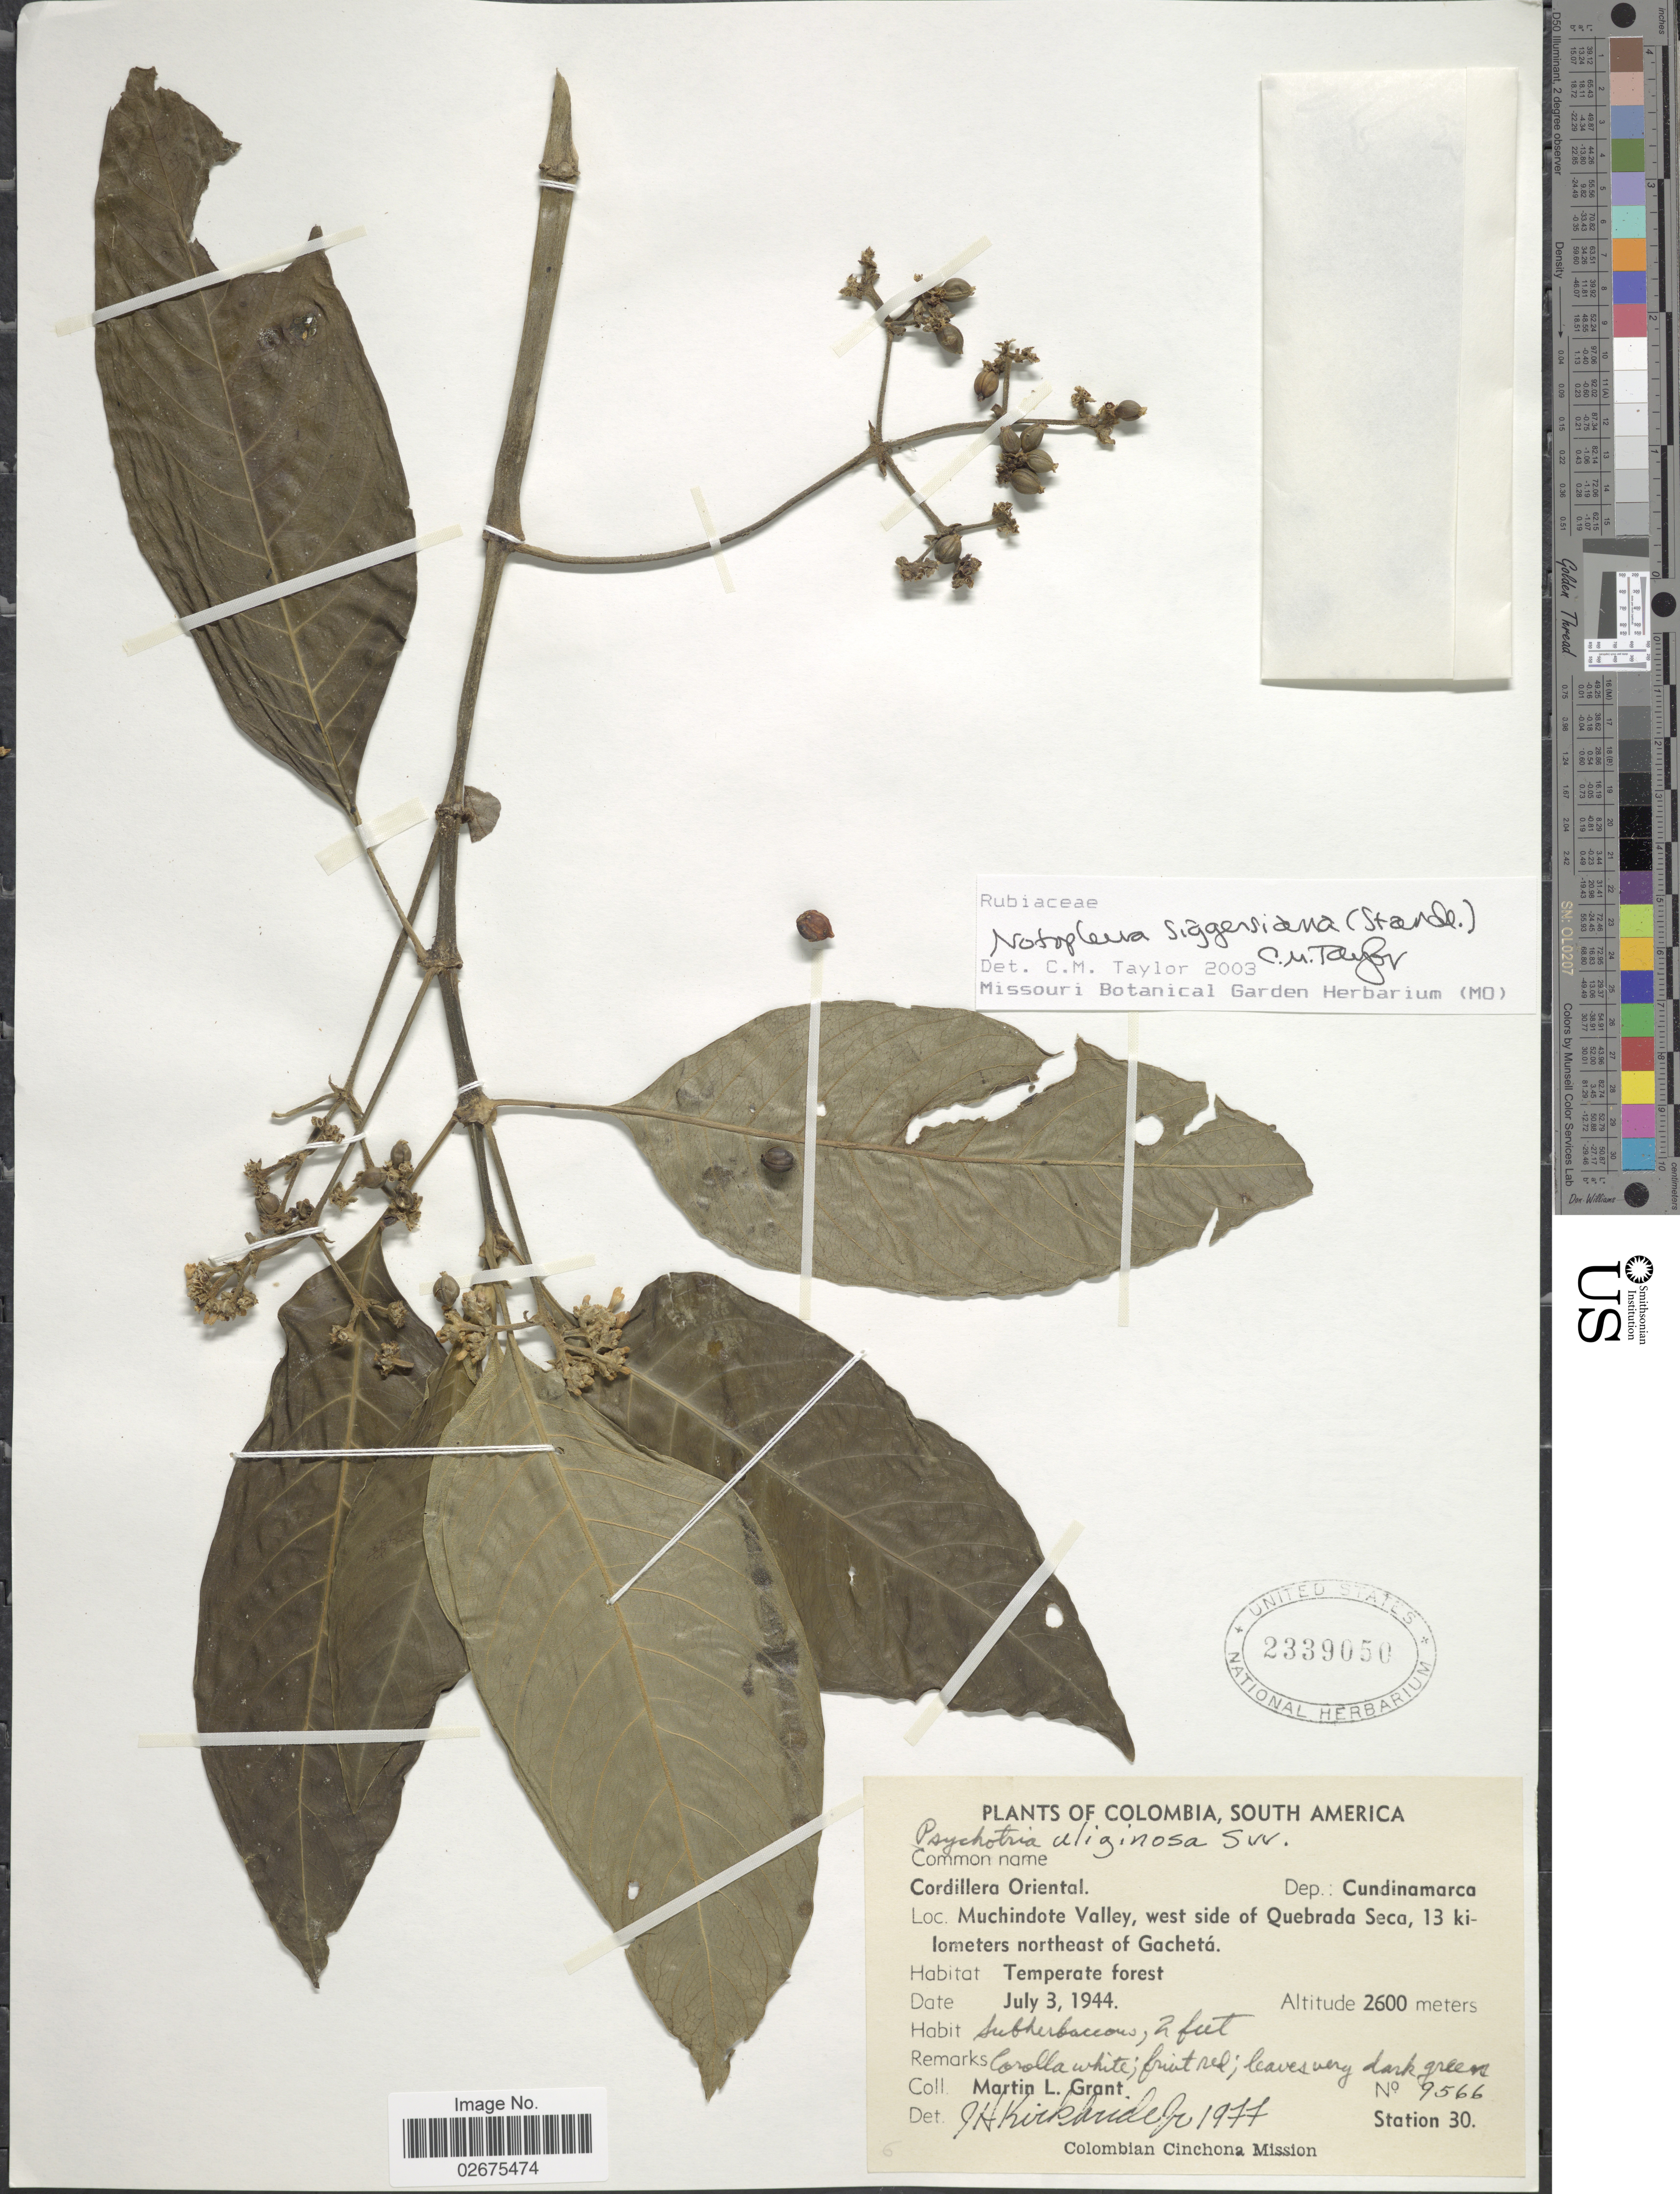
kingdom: Plantae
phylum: Tracheophyta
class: Magnoliopsida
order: Gentianales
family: Rubiaceae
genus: Notopleura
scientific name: Notopleura siggersiana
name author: (Standl.) C.M. Taylor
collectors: M. L. Grant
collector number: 9566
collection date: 1944-07-03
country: Colombia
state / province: Cundinamarca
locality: Cordillera Oriental. Muchindote Valley, west side of Quebrada Seca, 13 kilometers northeast of Gacheta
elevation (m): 2600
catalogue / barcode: US 2339050